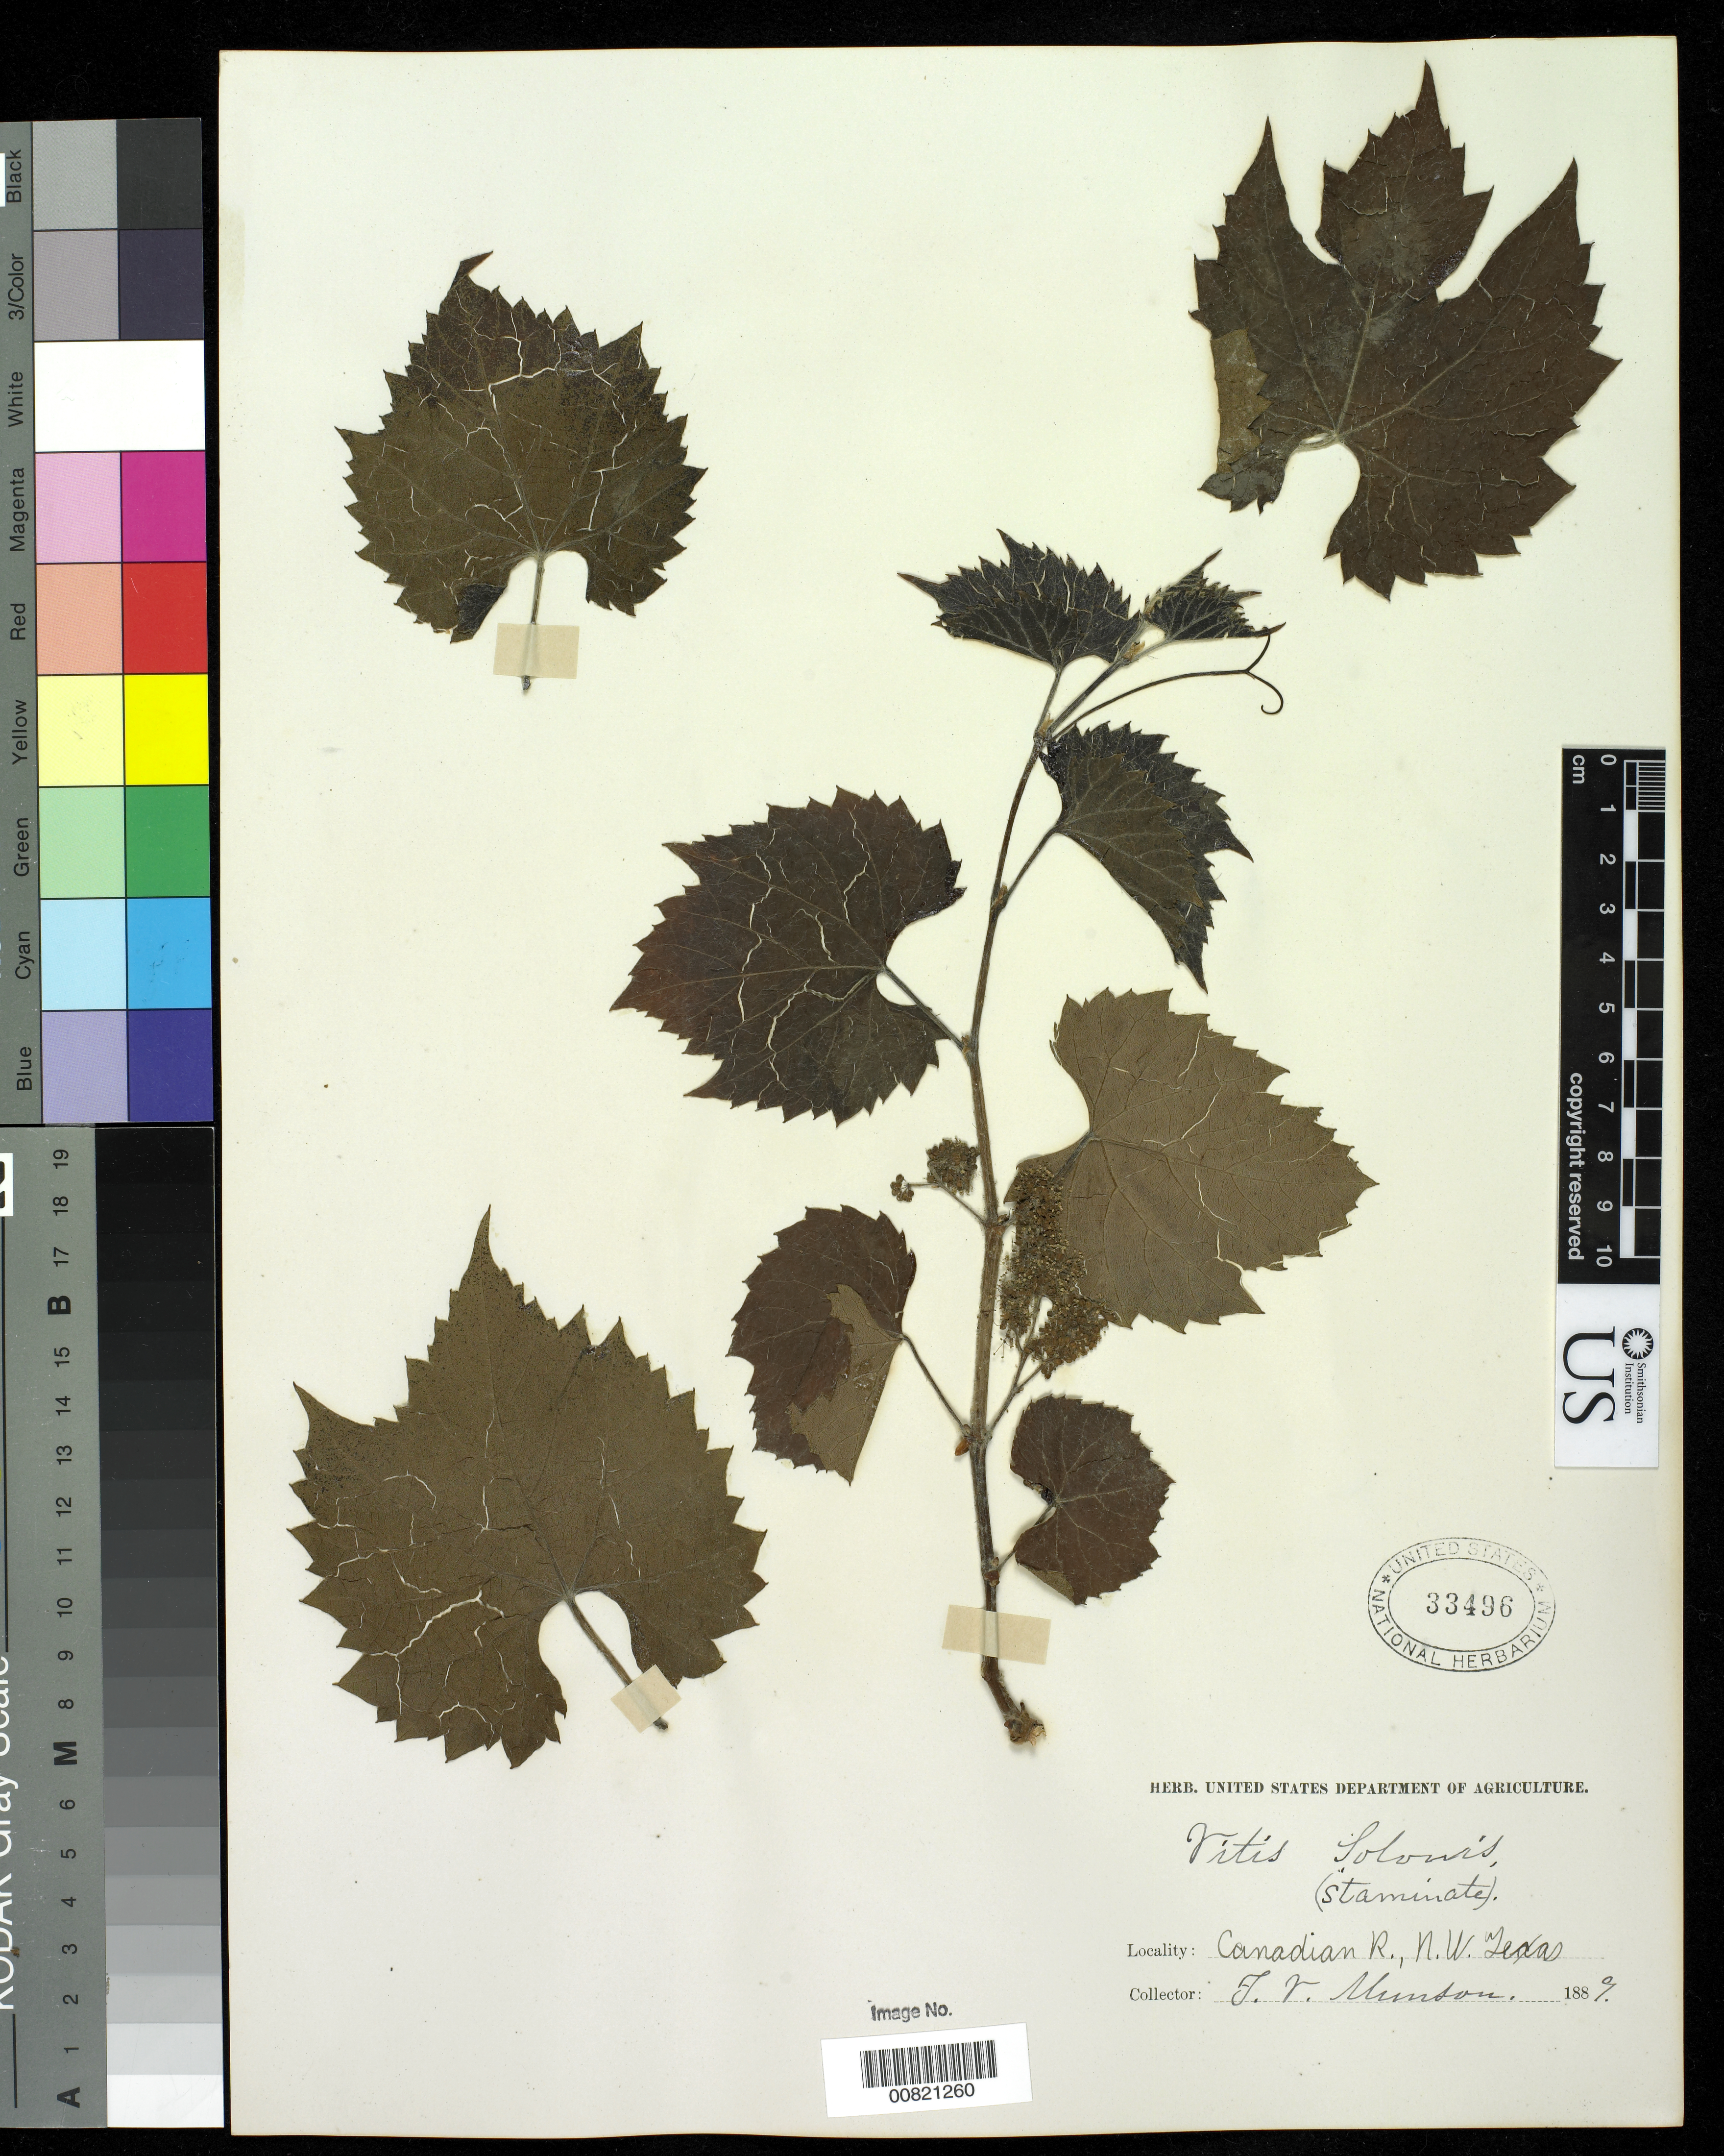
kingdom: Plantae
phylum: Tracheophyta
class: Magnoliopsida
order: Vitales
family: Vitaceae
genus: Vitis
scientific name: Vitis solonis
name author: Planch.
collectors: T. V. Munson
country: United States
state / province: Texas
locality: Canadian River. NW Texas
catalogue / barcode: US 33496